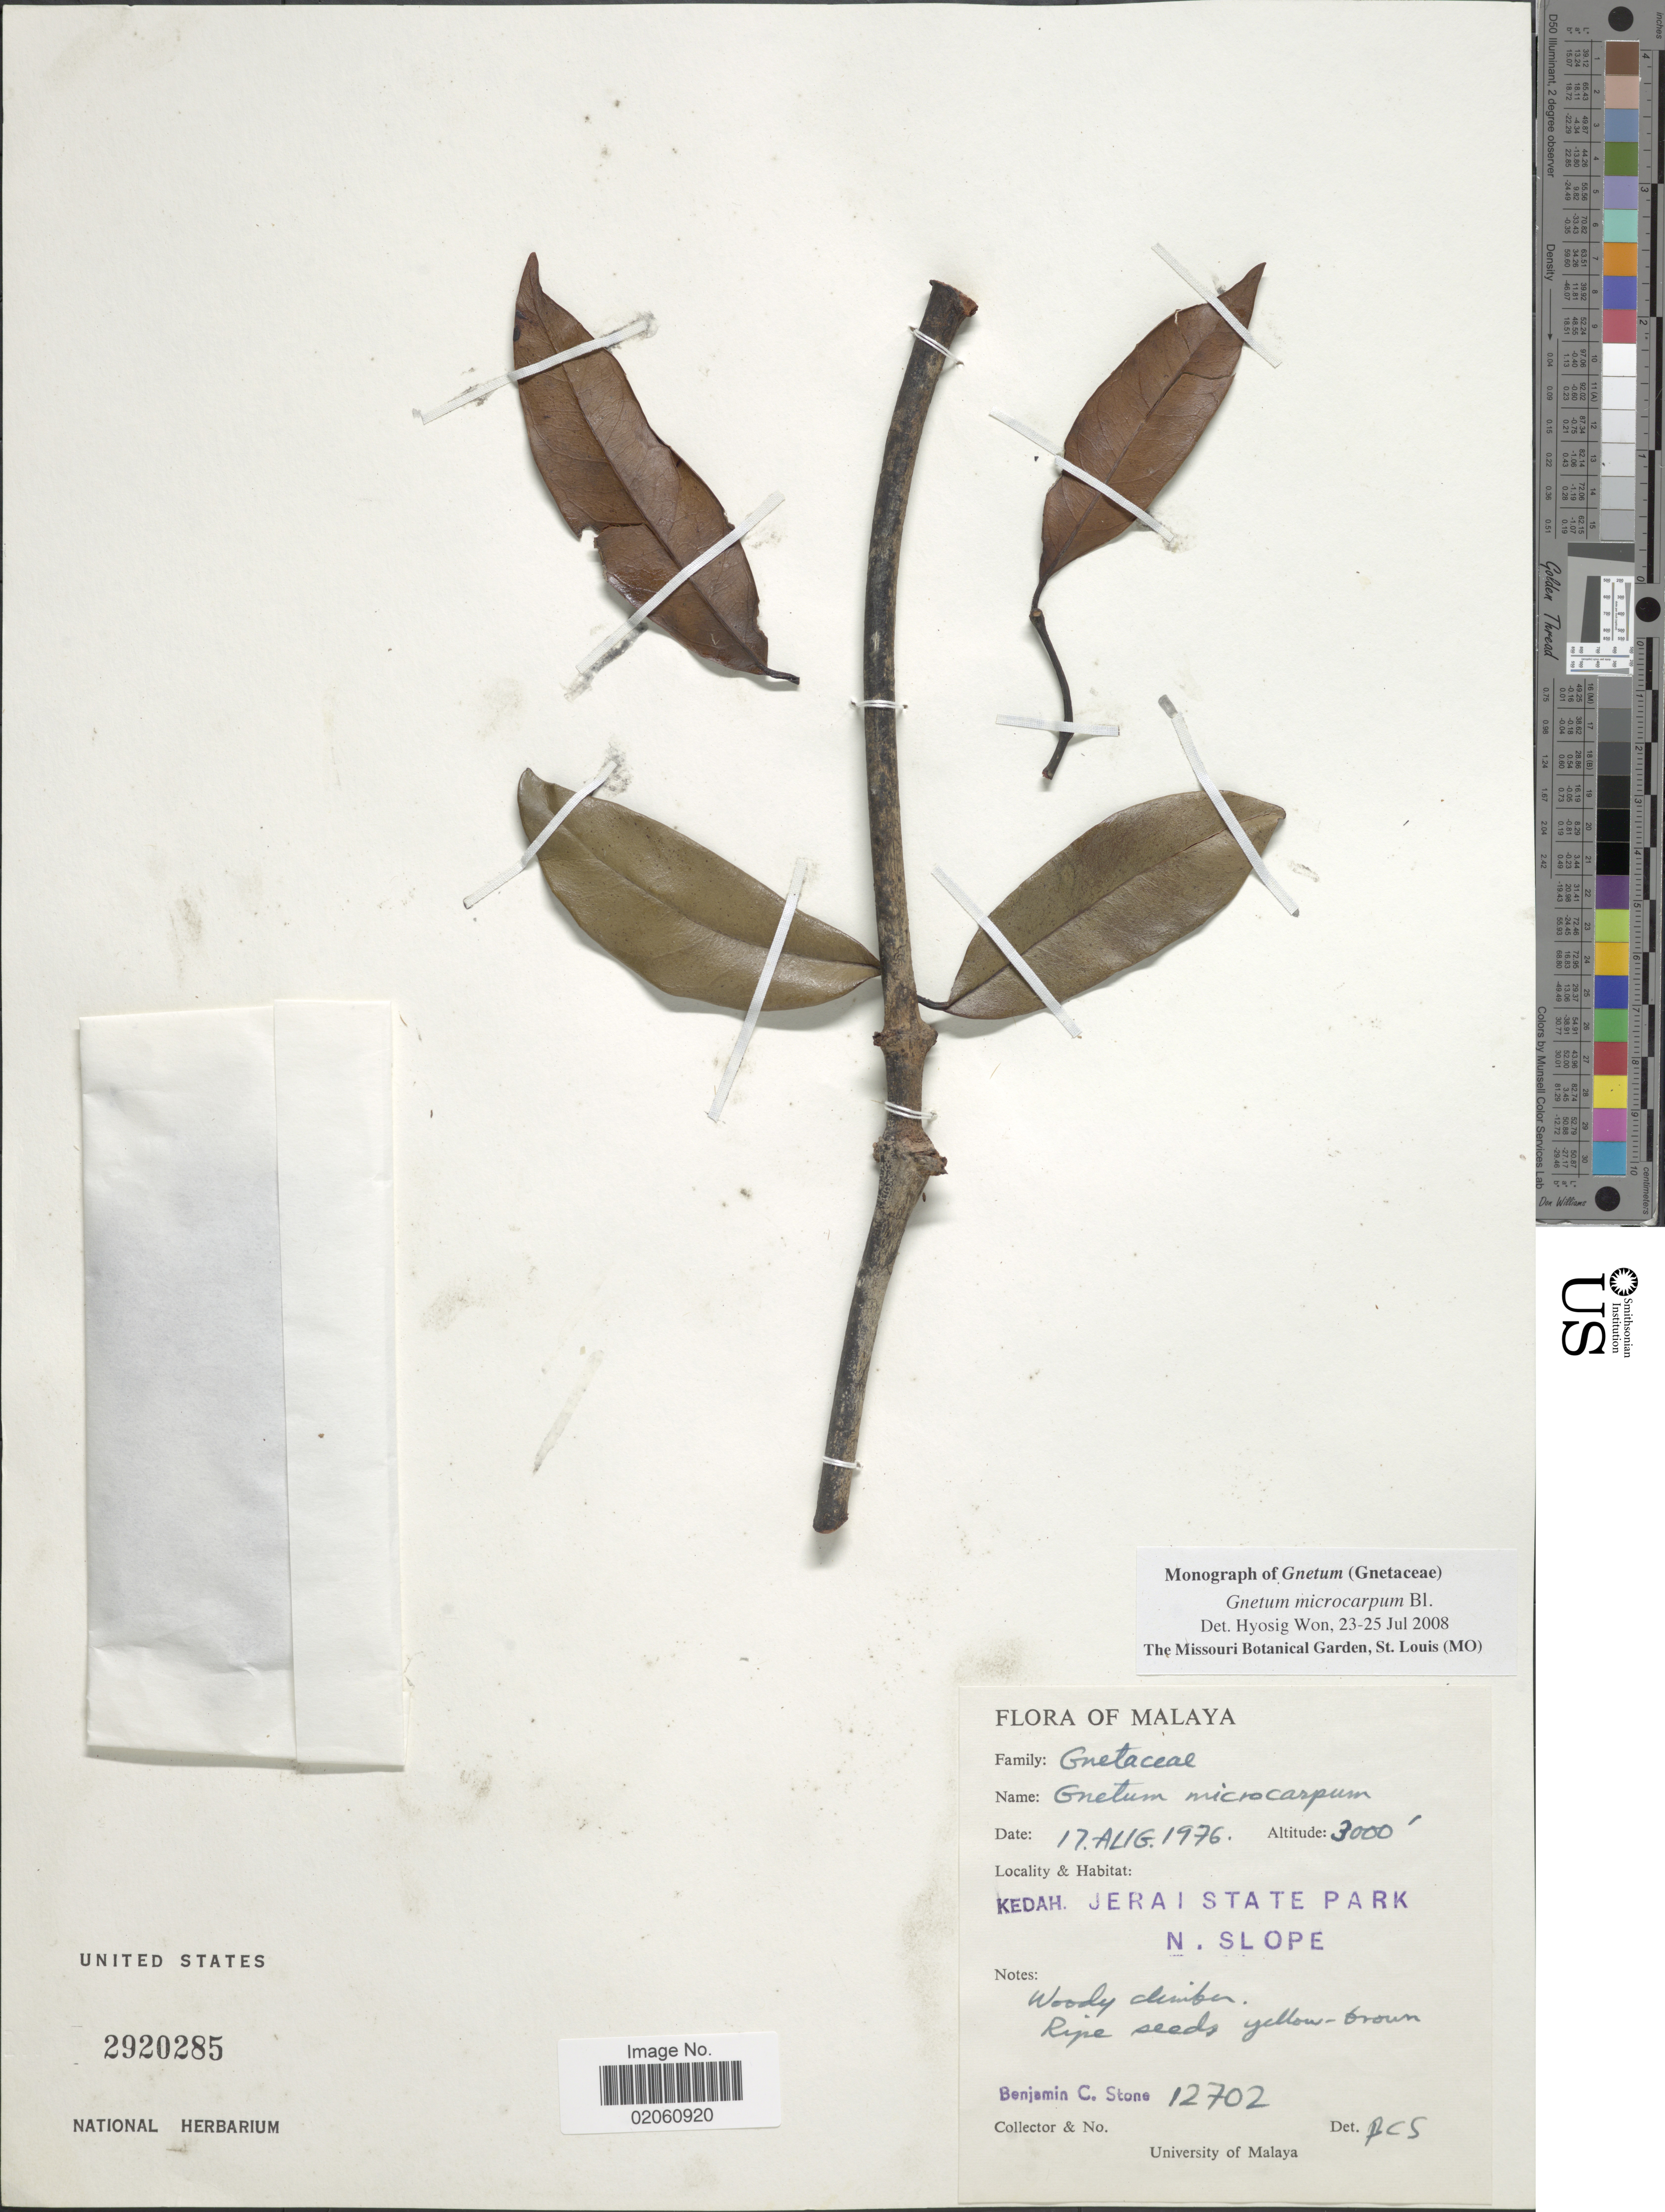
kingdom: Plantae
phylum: Tracheophyta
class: Gnetopsida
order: Gnetales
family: Gnetaceae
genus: Gnetum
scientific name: Gnetum microcarpum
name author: Blume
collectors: B. C. Stone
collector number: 12702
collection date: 1976-08-17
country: Malaysia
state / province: Kedah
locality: Jerai State Park, N Slope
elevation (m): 914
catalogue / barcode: US 2920285